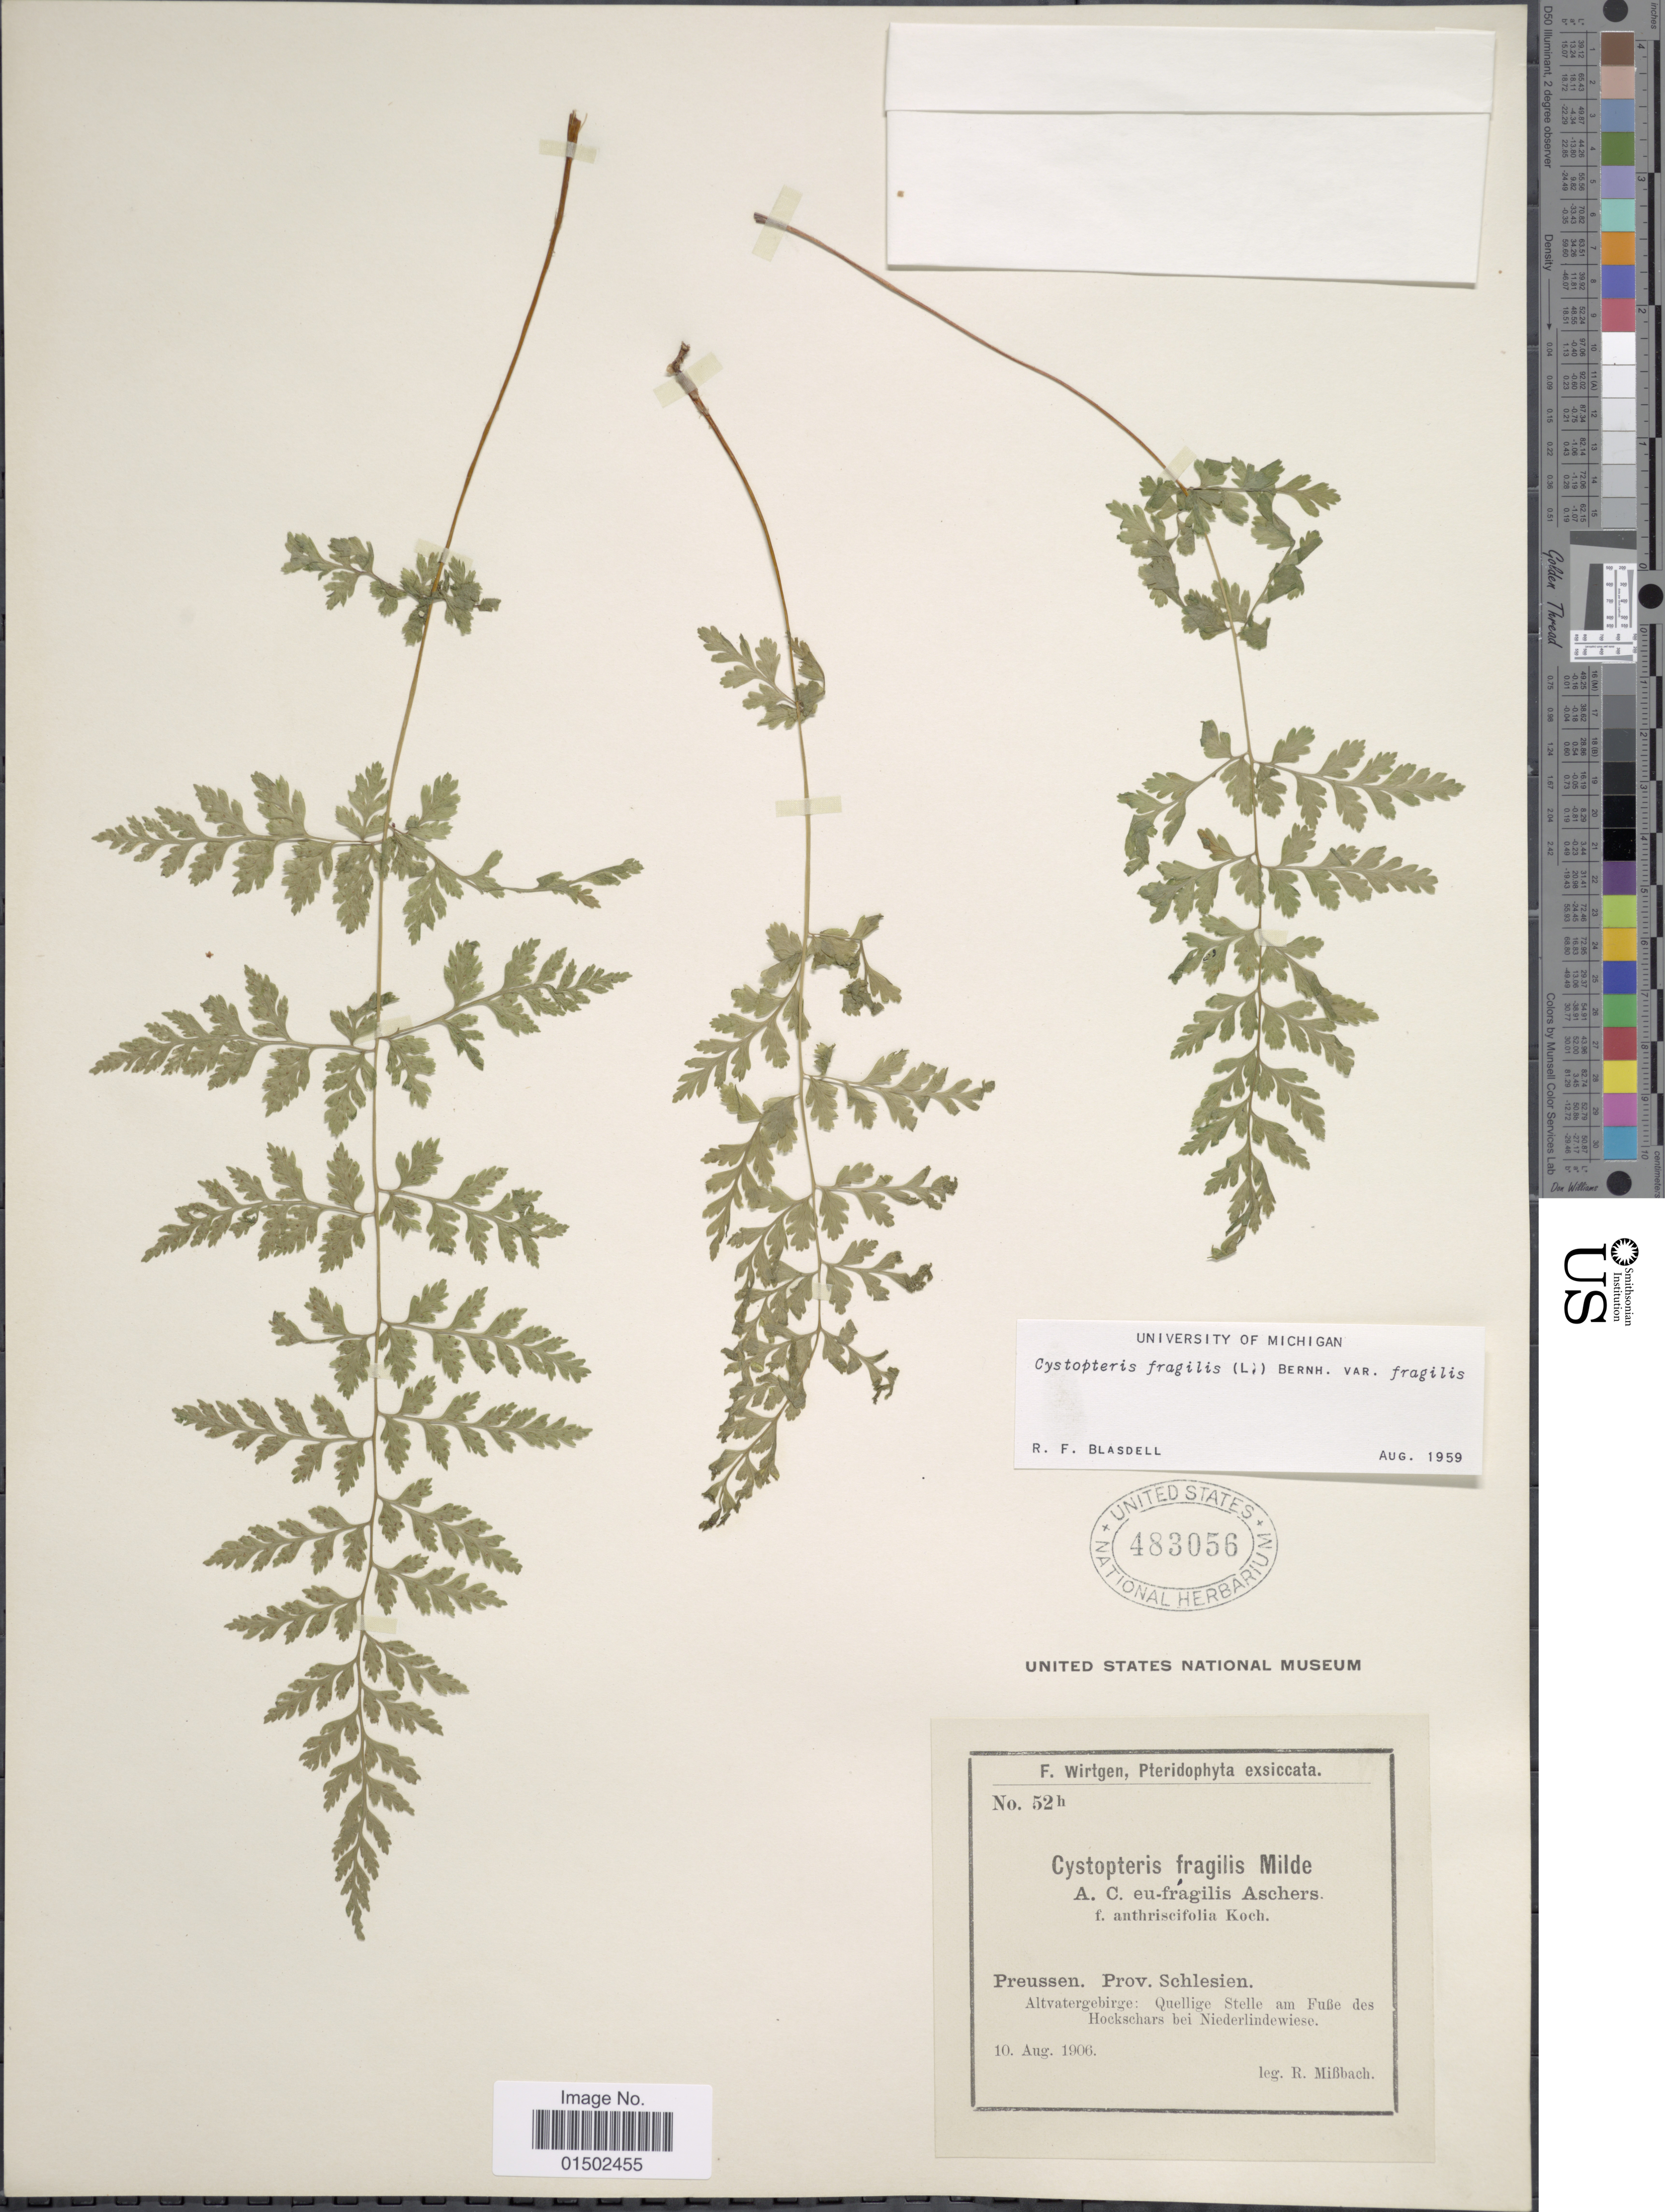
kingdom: Plantae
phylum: Tracheophyta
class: Polypodiopsida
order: Polypodiales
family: Cystopteridaceae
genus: Cystopteris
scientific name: Cystopteris fragilis var. fragilis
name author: (L.) Bernh.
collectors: R. Mibbach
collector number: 52h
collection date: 1906-08-10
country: Germany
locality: Pruessen, Prov. Schlesien, Altvatergebrige: Quellige Stelle ann Fube des Hockschars bei Niederlindewiese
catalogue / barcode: US 483056